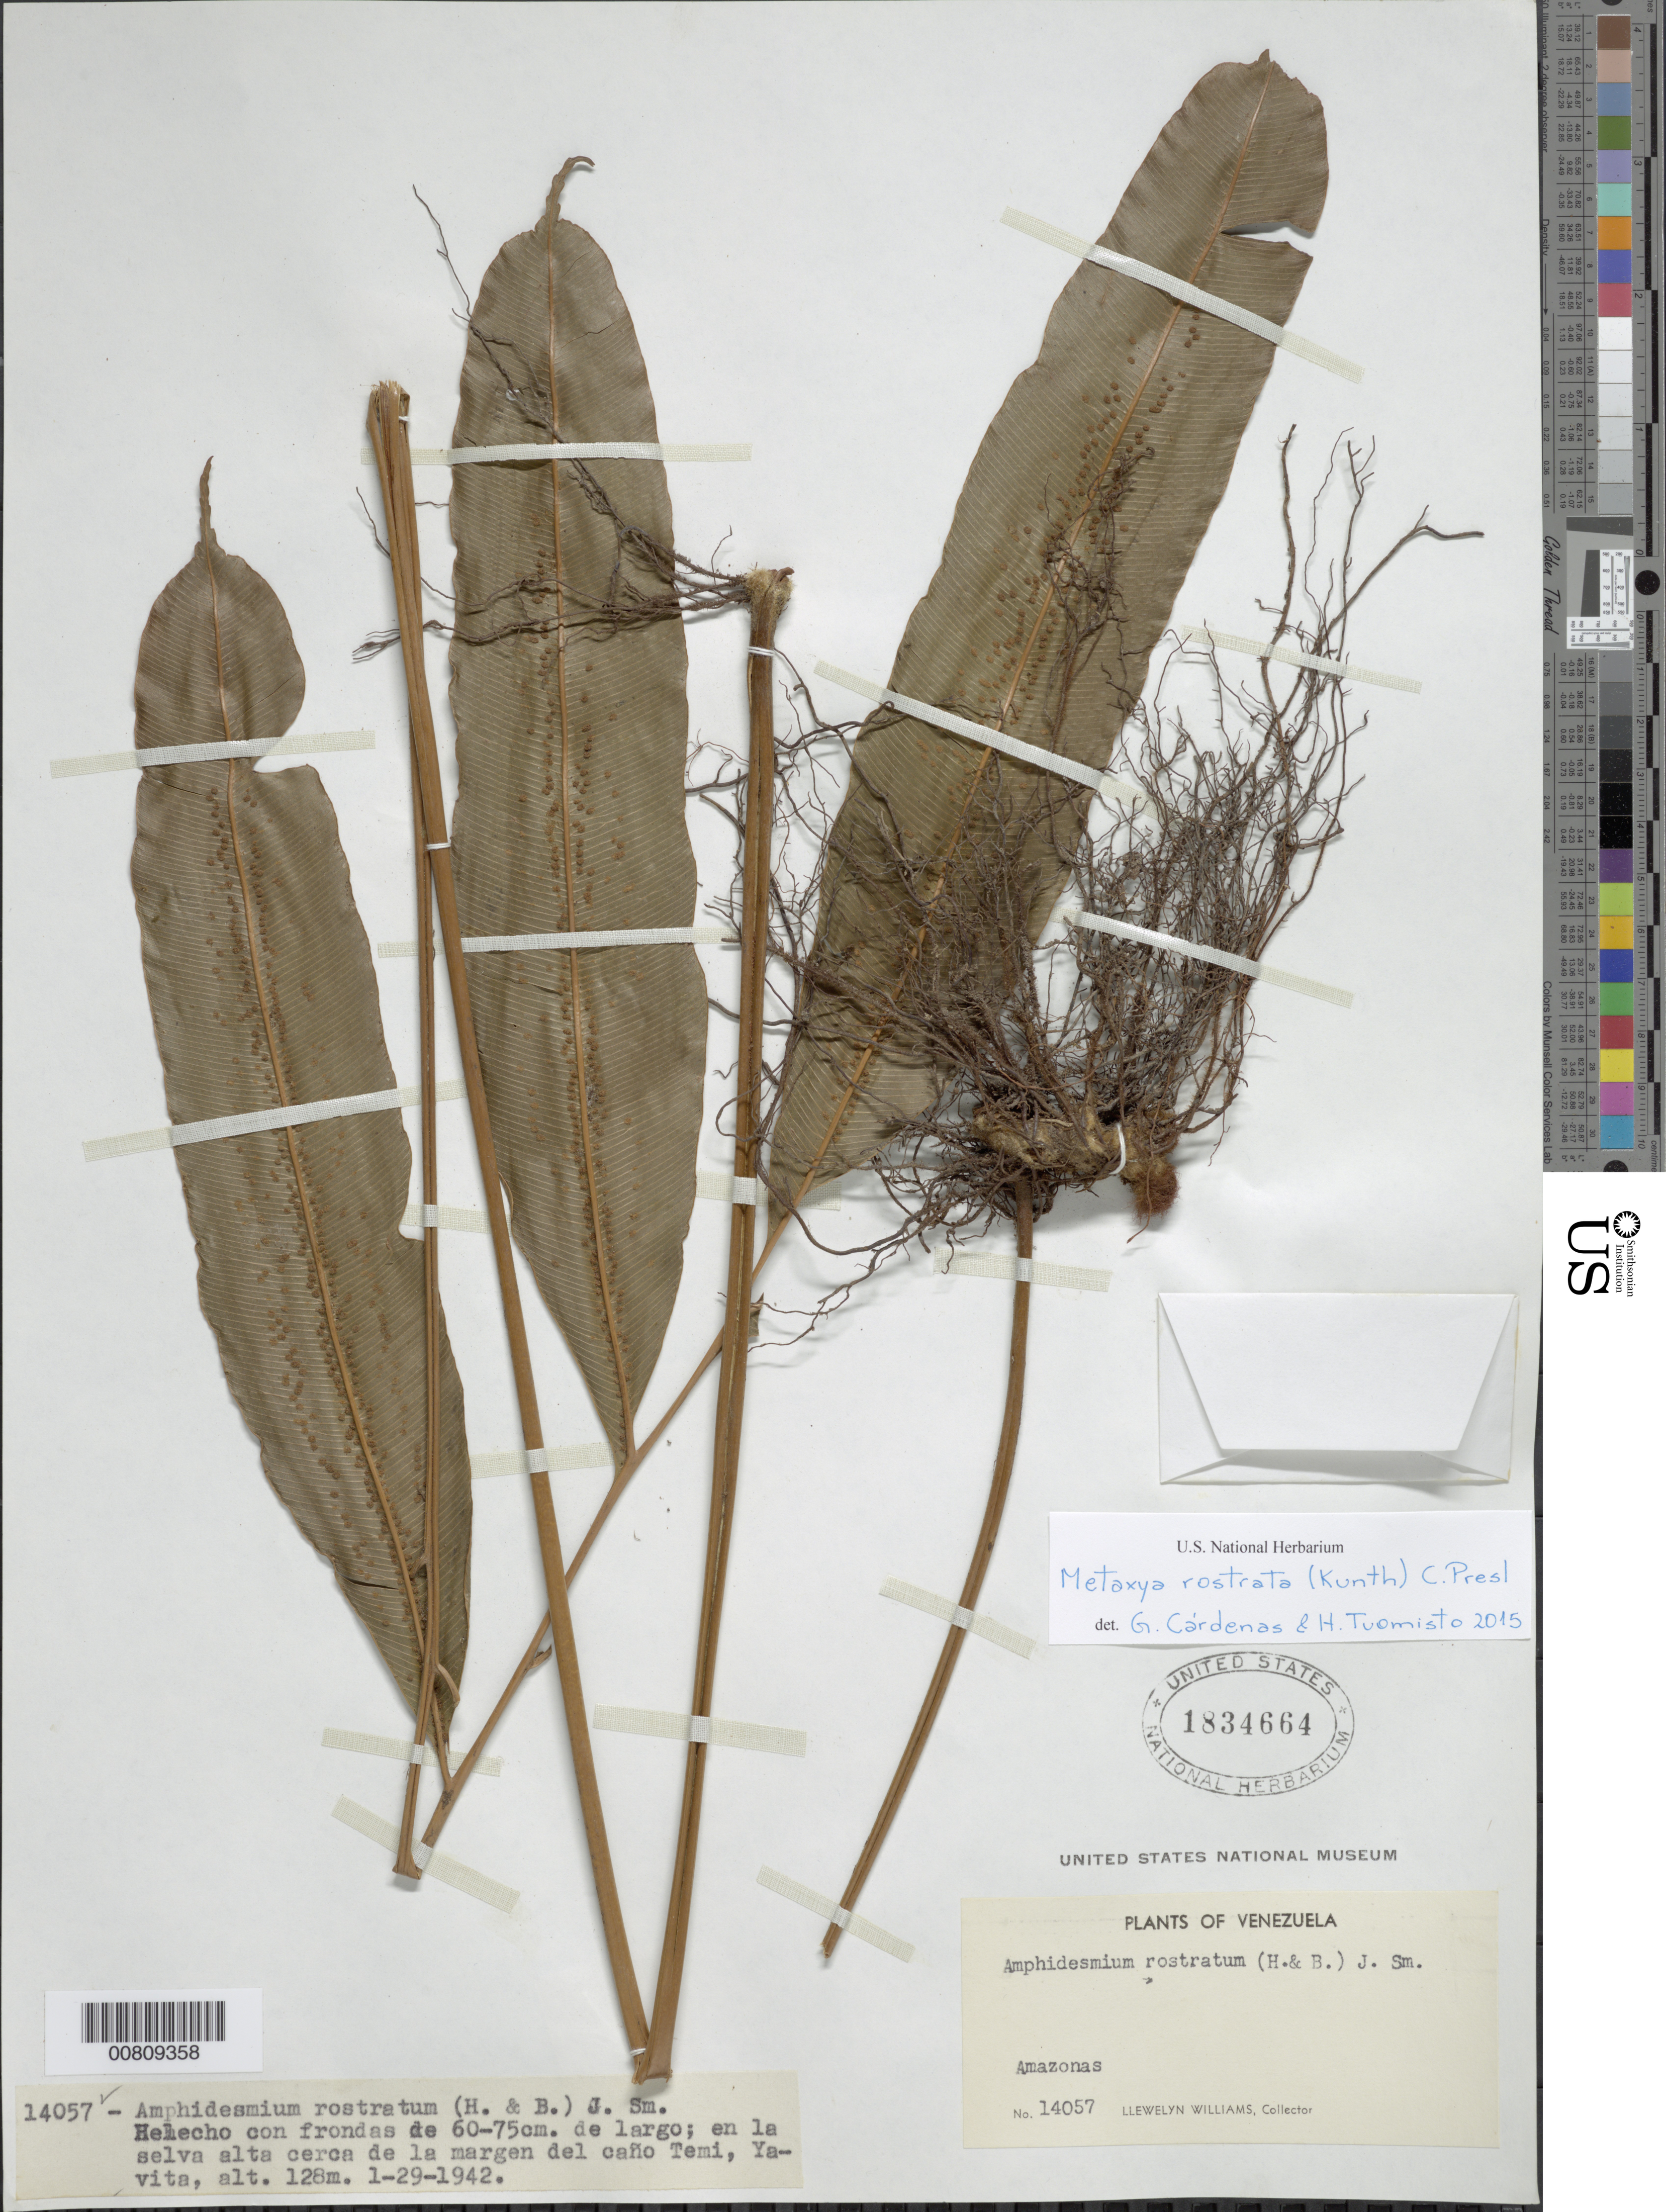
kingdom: Plantae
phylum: Tracheophyta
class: Polypodiopsida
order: Cyatheales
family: Metaxyaceae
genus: Metaxya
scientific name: Metaxya rostrata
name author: (Kunth) C. Presl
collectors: Ll. Williams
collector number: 14057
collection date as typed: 29-Jan-42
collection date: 1942-01-29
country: Venezuela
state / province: Amazonas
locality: Yavita, en la margen del Caño Temi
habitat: High forest around edge of caño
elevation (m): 128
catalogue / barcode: US 1834664